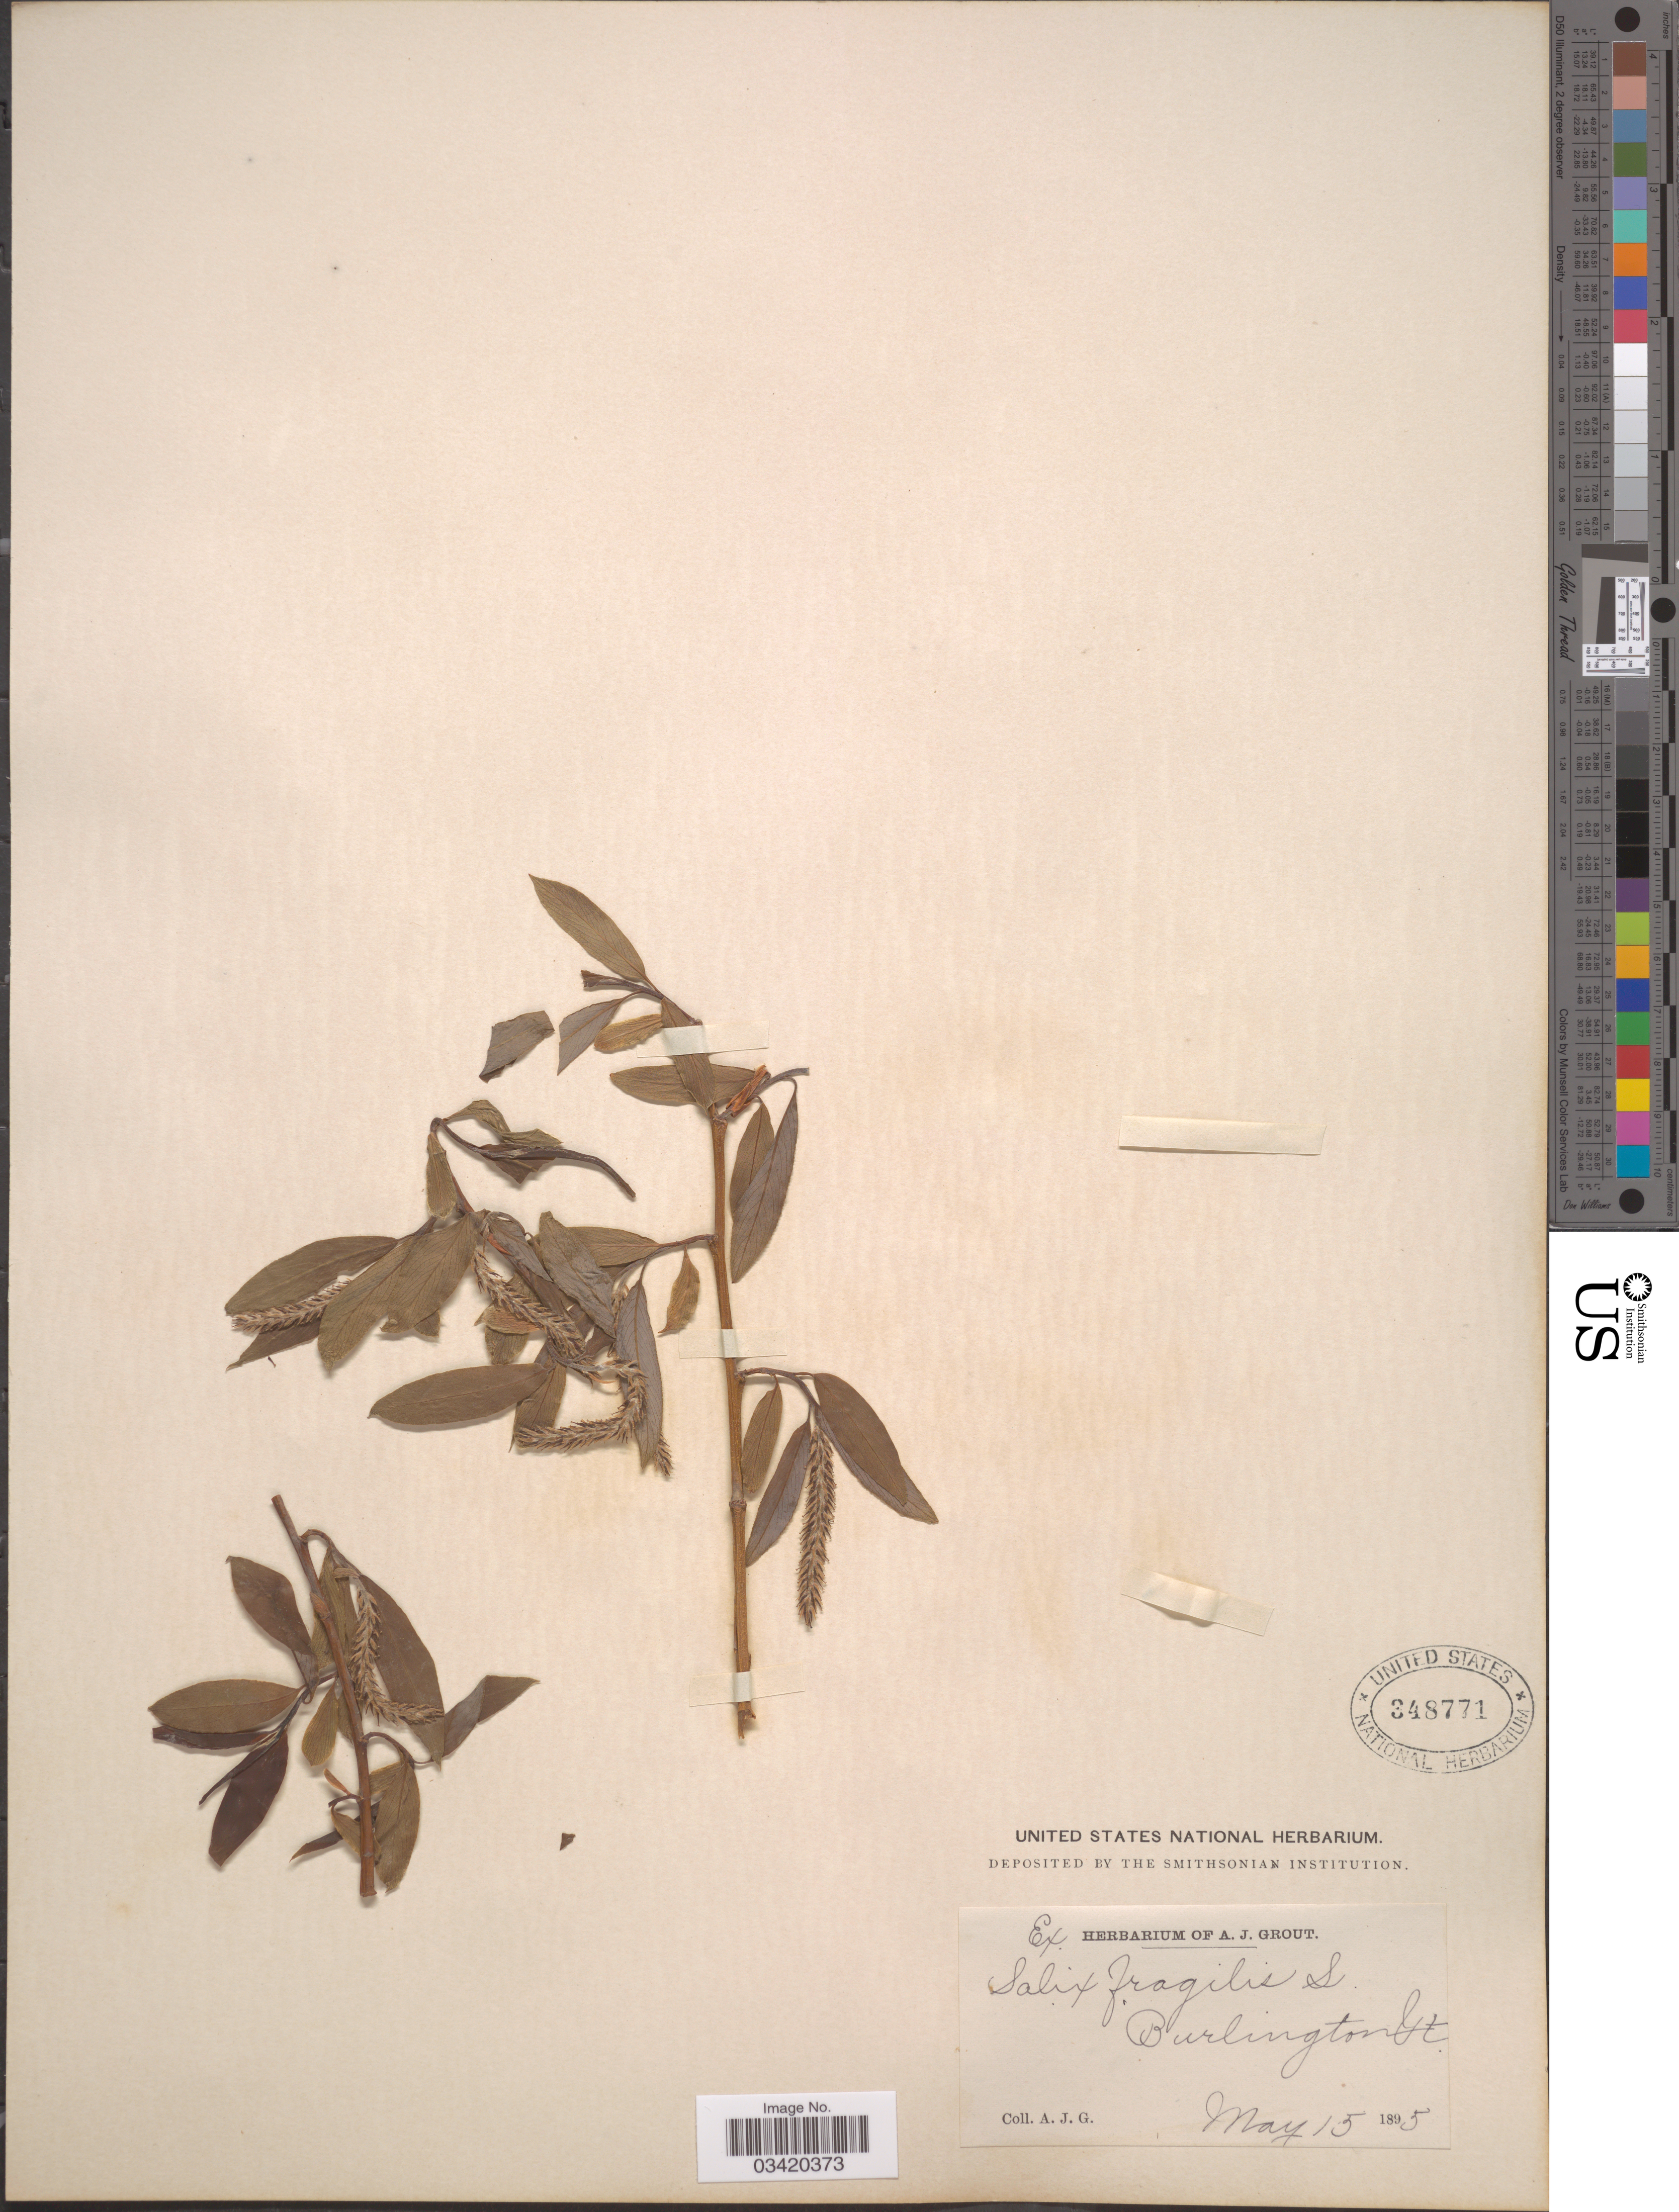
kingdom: Plantae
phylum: Tracheophyta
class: Magnoliopsida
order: Malpighiales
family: Salicaceae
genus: Salix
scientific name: Salix fragilis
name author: L.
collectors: A. J. Grout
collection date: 1895-05-15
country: United States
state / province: Vermont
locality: Burlington.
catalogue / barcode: US 348771